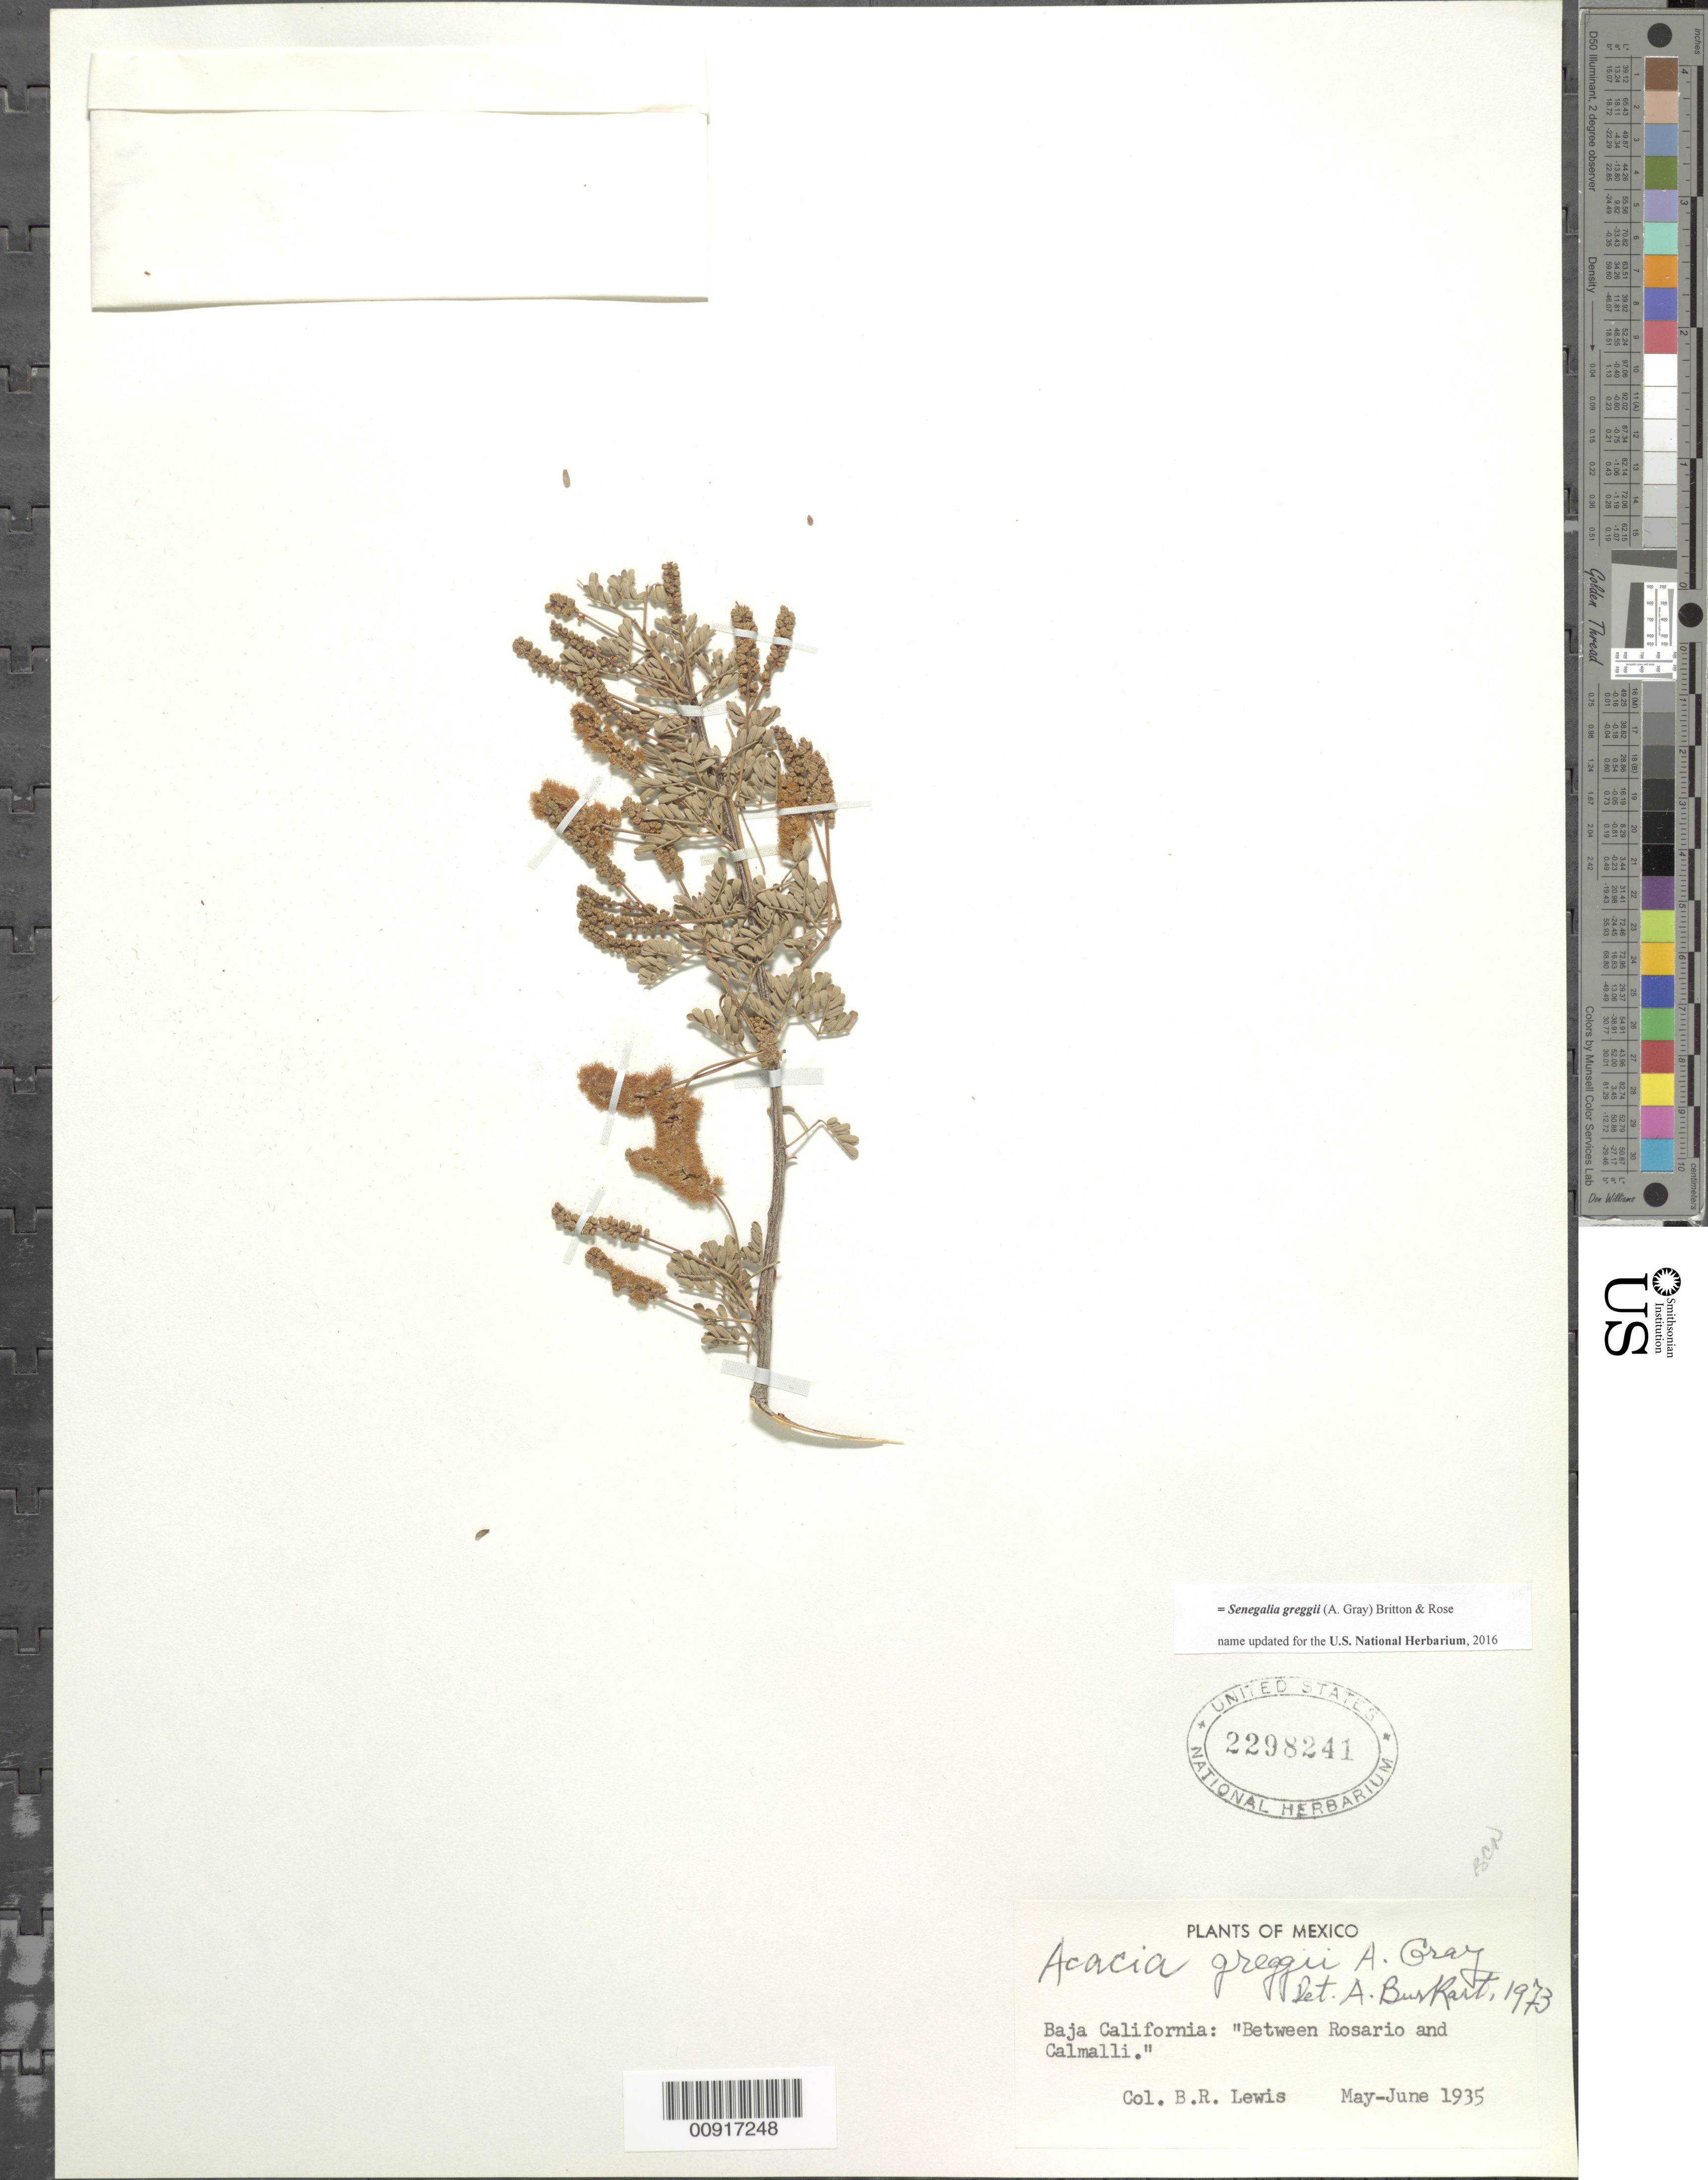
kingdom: Plantae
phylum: Tracheophyta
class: Magnoliopsida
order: Fabales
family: Fabaceae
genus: Senegalia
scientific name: Senegalia greggii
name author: (A. Gray) Britton & Rose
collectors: B. R. Lewis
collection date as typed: May 1935 to -- Jun 1935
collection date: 1935-05/1935-06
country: Mexico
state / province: Baja California Norte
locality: Baja California: Between Rosario and Calmalli.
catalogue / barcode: US 2298241